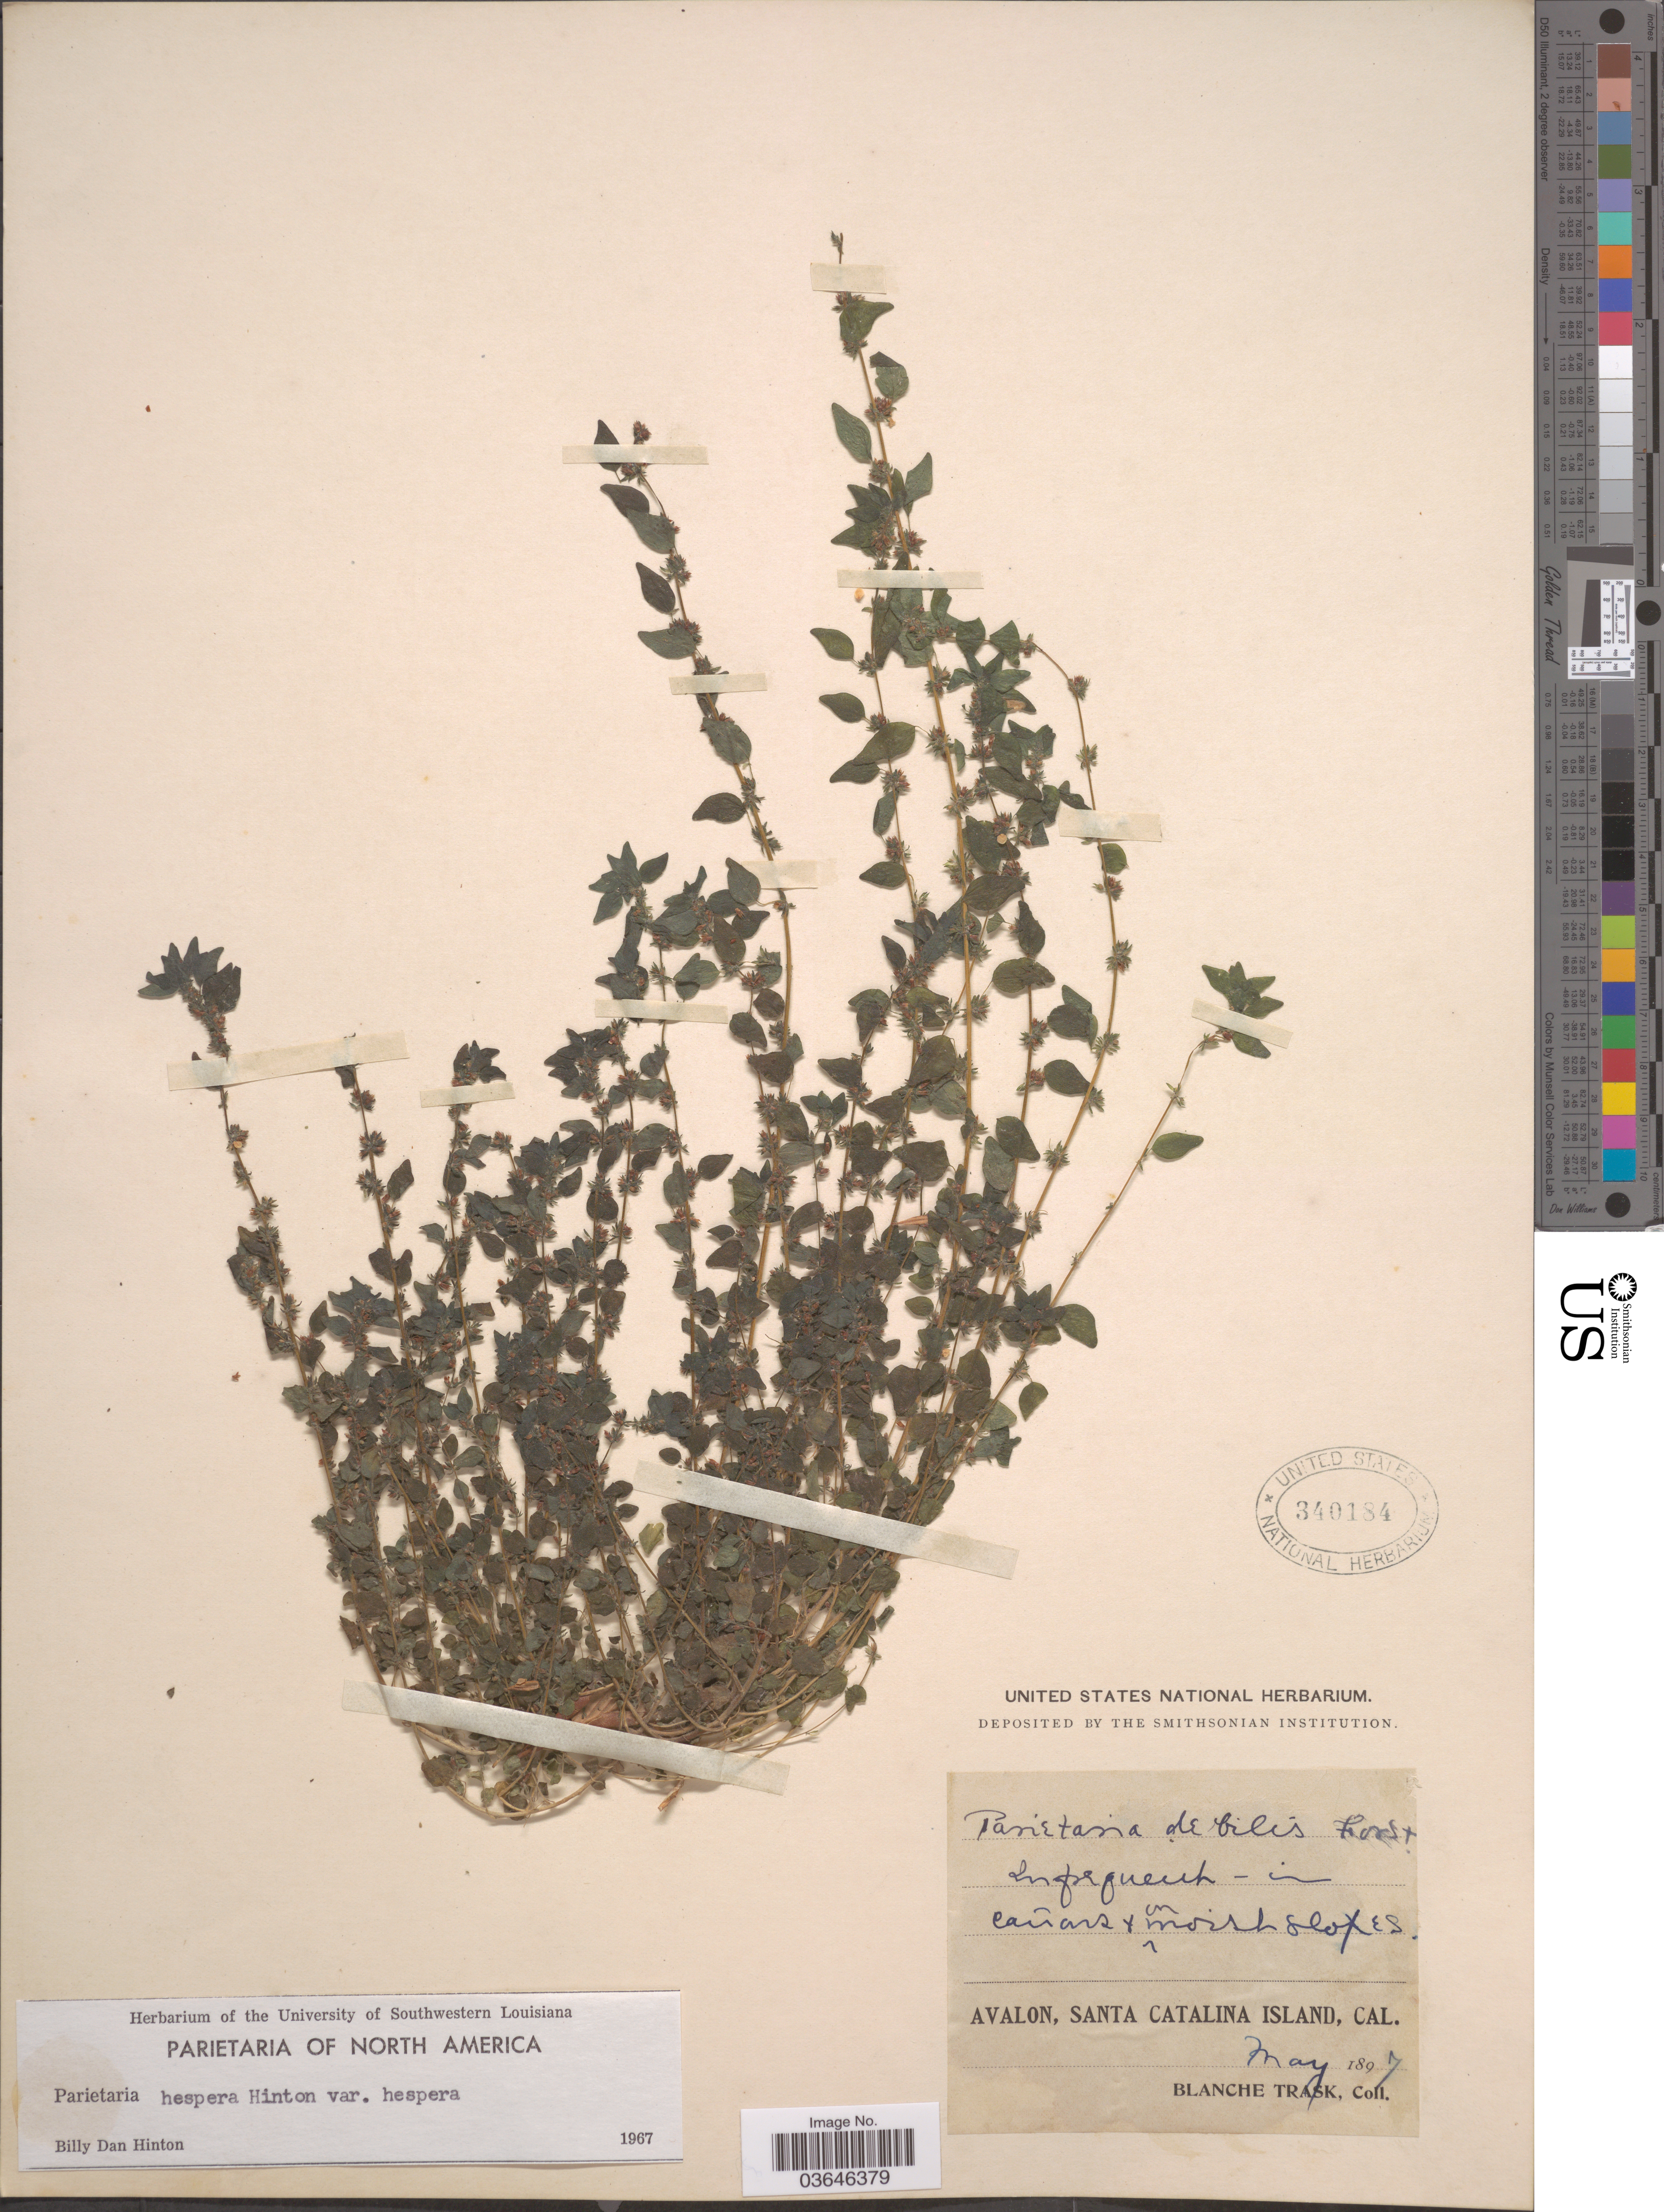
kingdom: Plantae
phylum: Tracheophyta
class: Magnoliopsida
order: Rosales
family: Urticaceae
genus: Parietaria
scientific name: Parietaria hespera var. hespera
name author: Hinton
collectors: B. Trask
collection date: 1897-05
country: United States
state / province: California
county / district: Los Angeles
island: Santa Catalina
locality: Avalon, Santa Catalina Island.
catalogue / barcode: US 340184